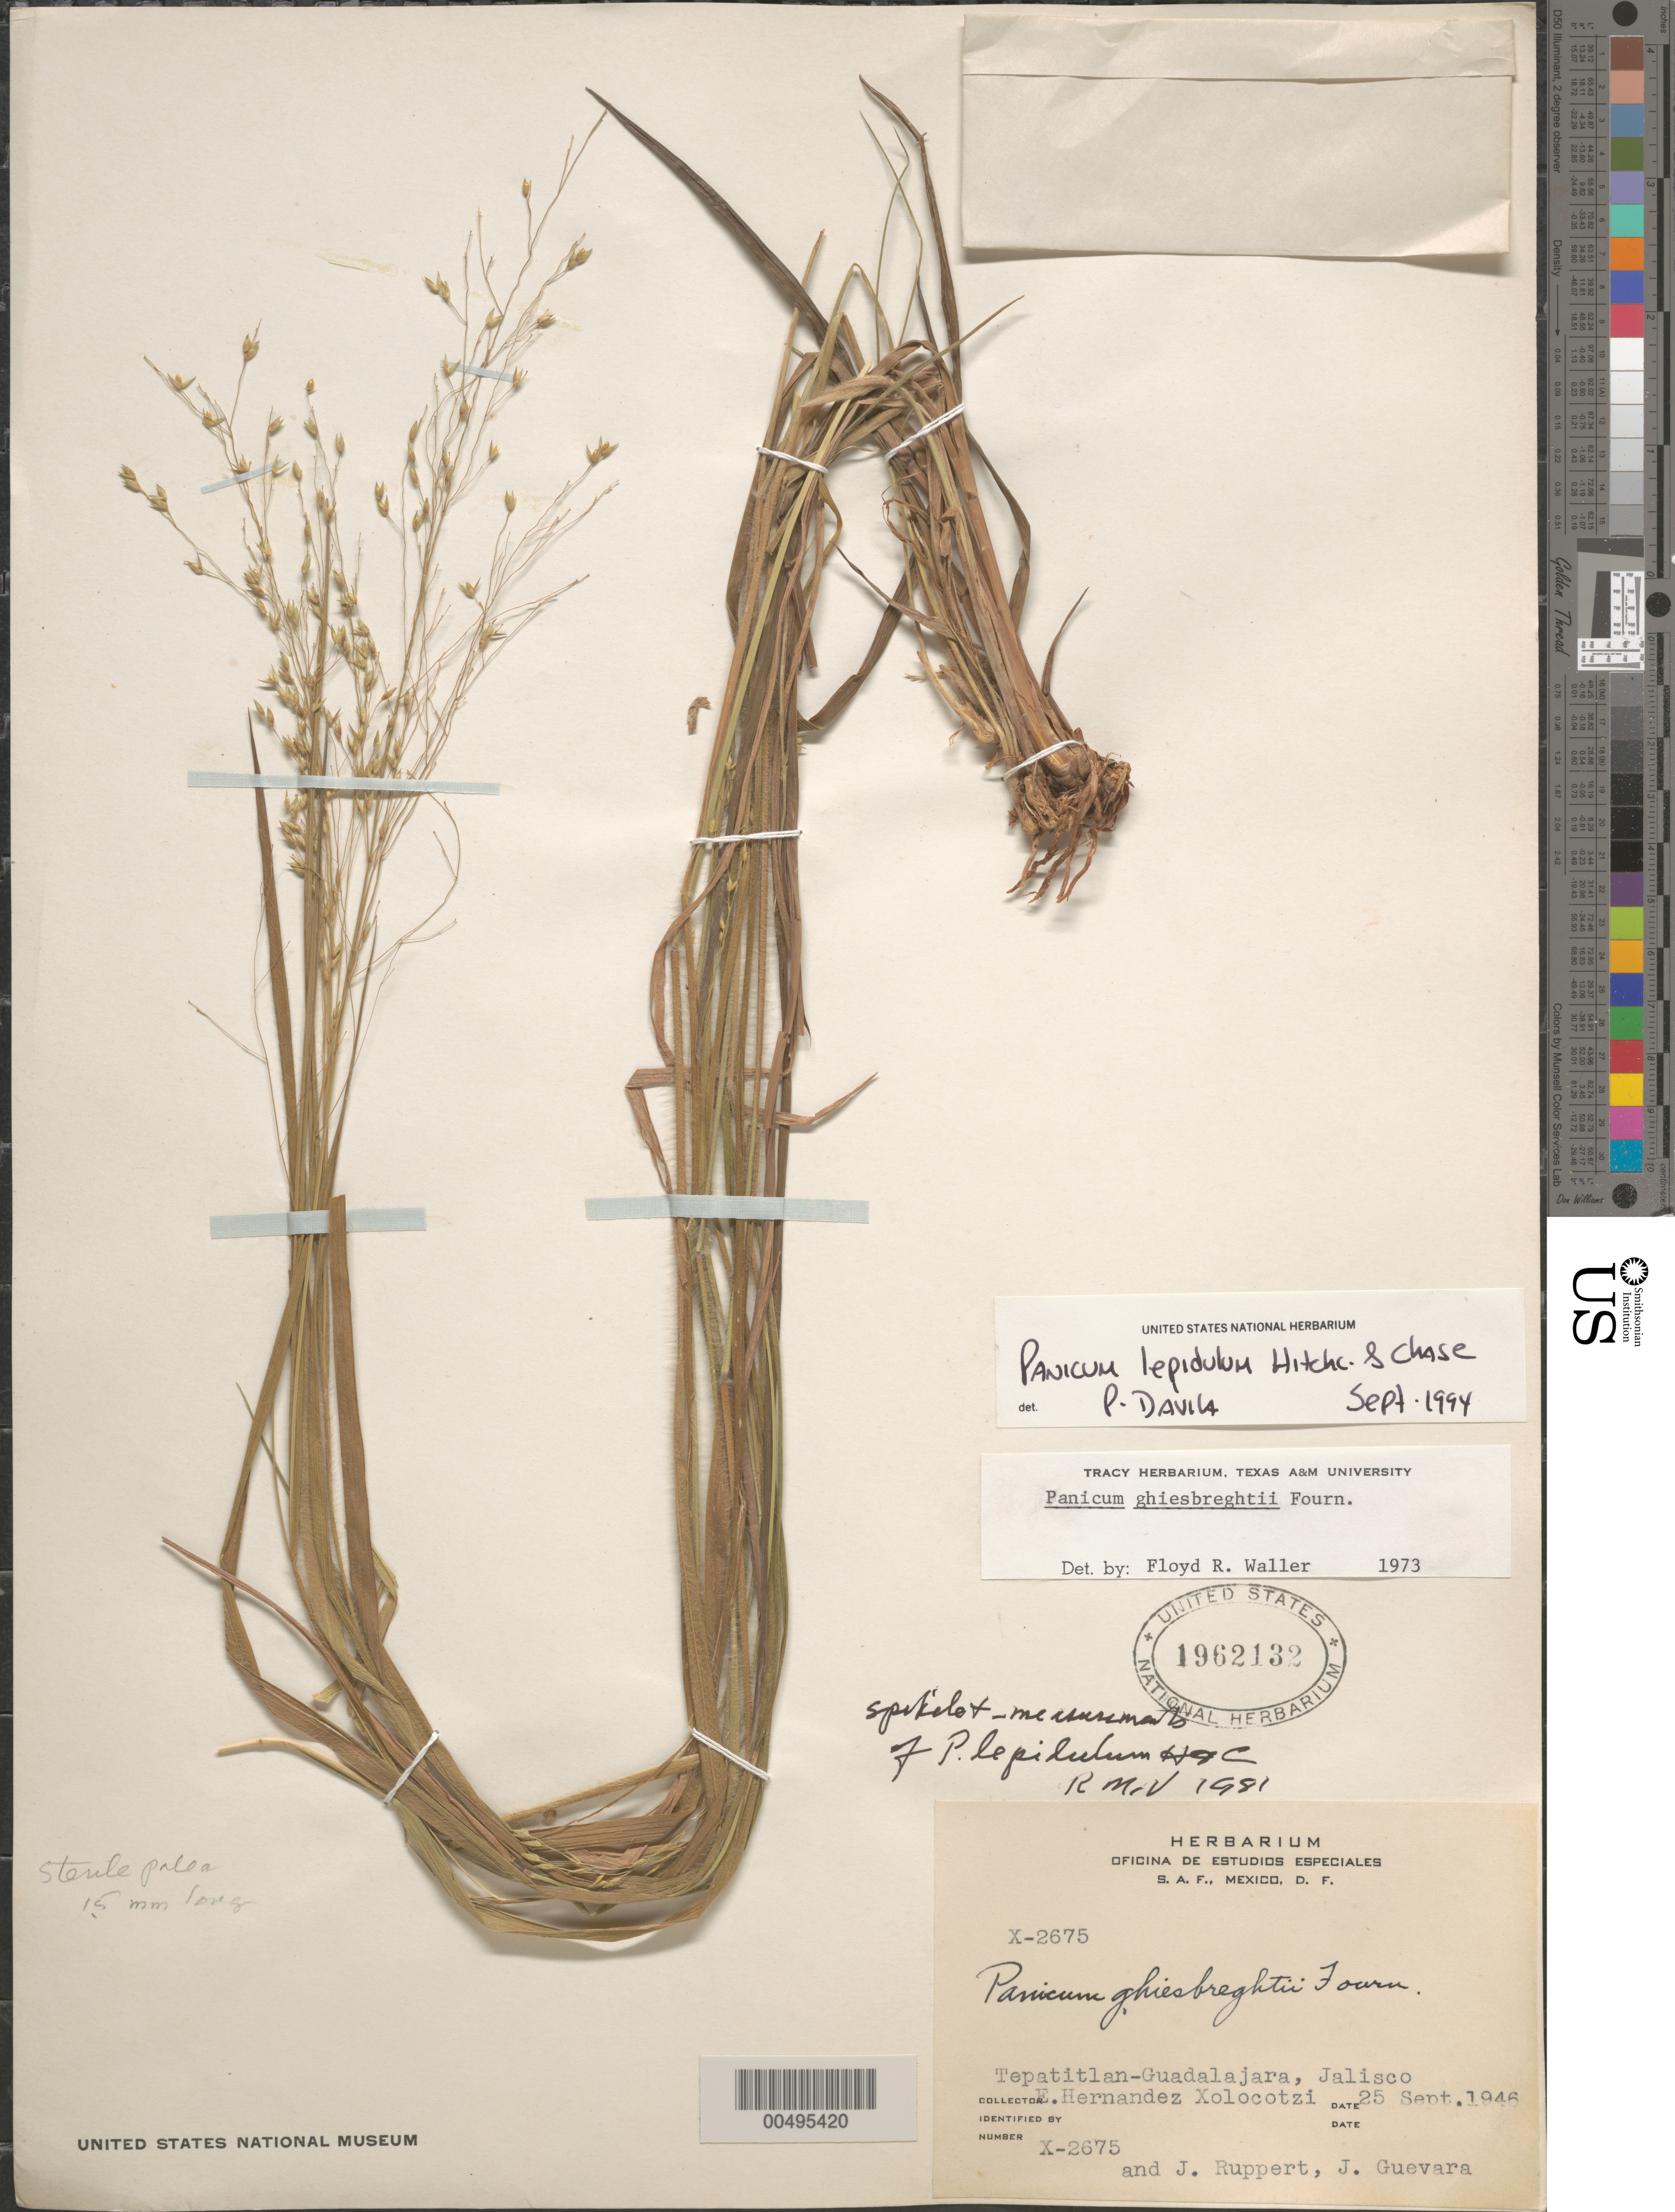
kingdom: Plantae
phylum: Tracheophyta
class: Liliopsida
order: Poales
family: Poaceae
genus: Panicum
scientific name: Panicum lepidulum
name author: Hitchc. & Chase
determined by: D vila, P.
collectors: E. I. Hernández-X., J. Ruppert & J. Guevara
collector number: X-2675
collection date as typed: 25 Sep 1946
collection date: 1946-09-25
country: Mexico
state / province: Jalisco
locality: Tepatitlan-Guadalajara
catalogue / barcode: US 1962132